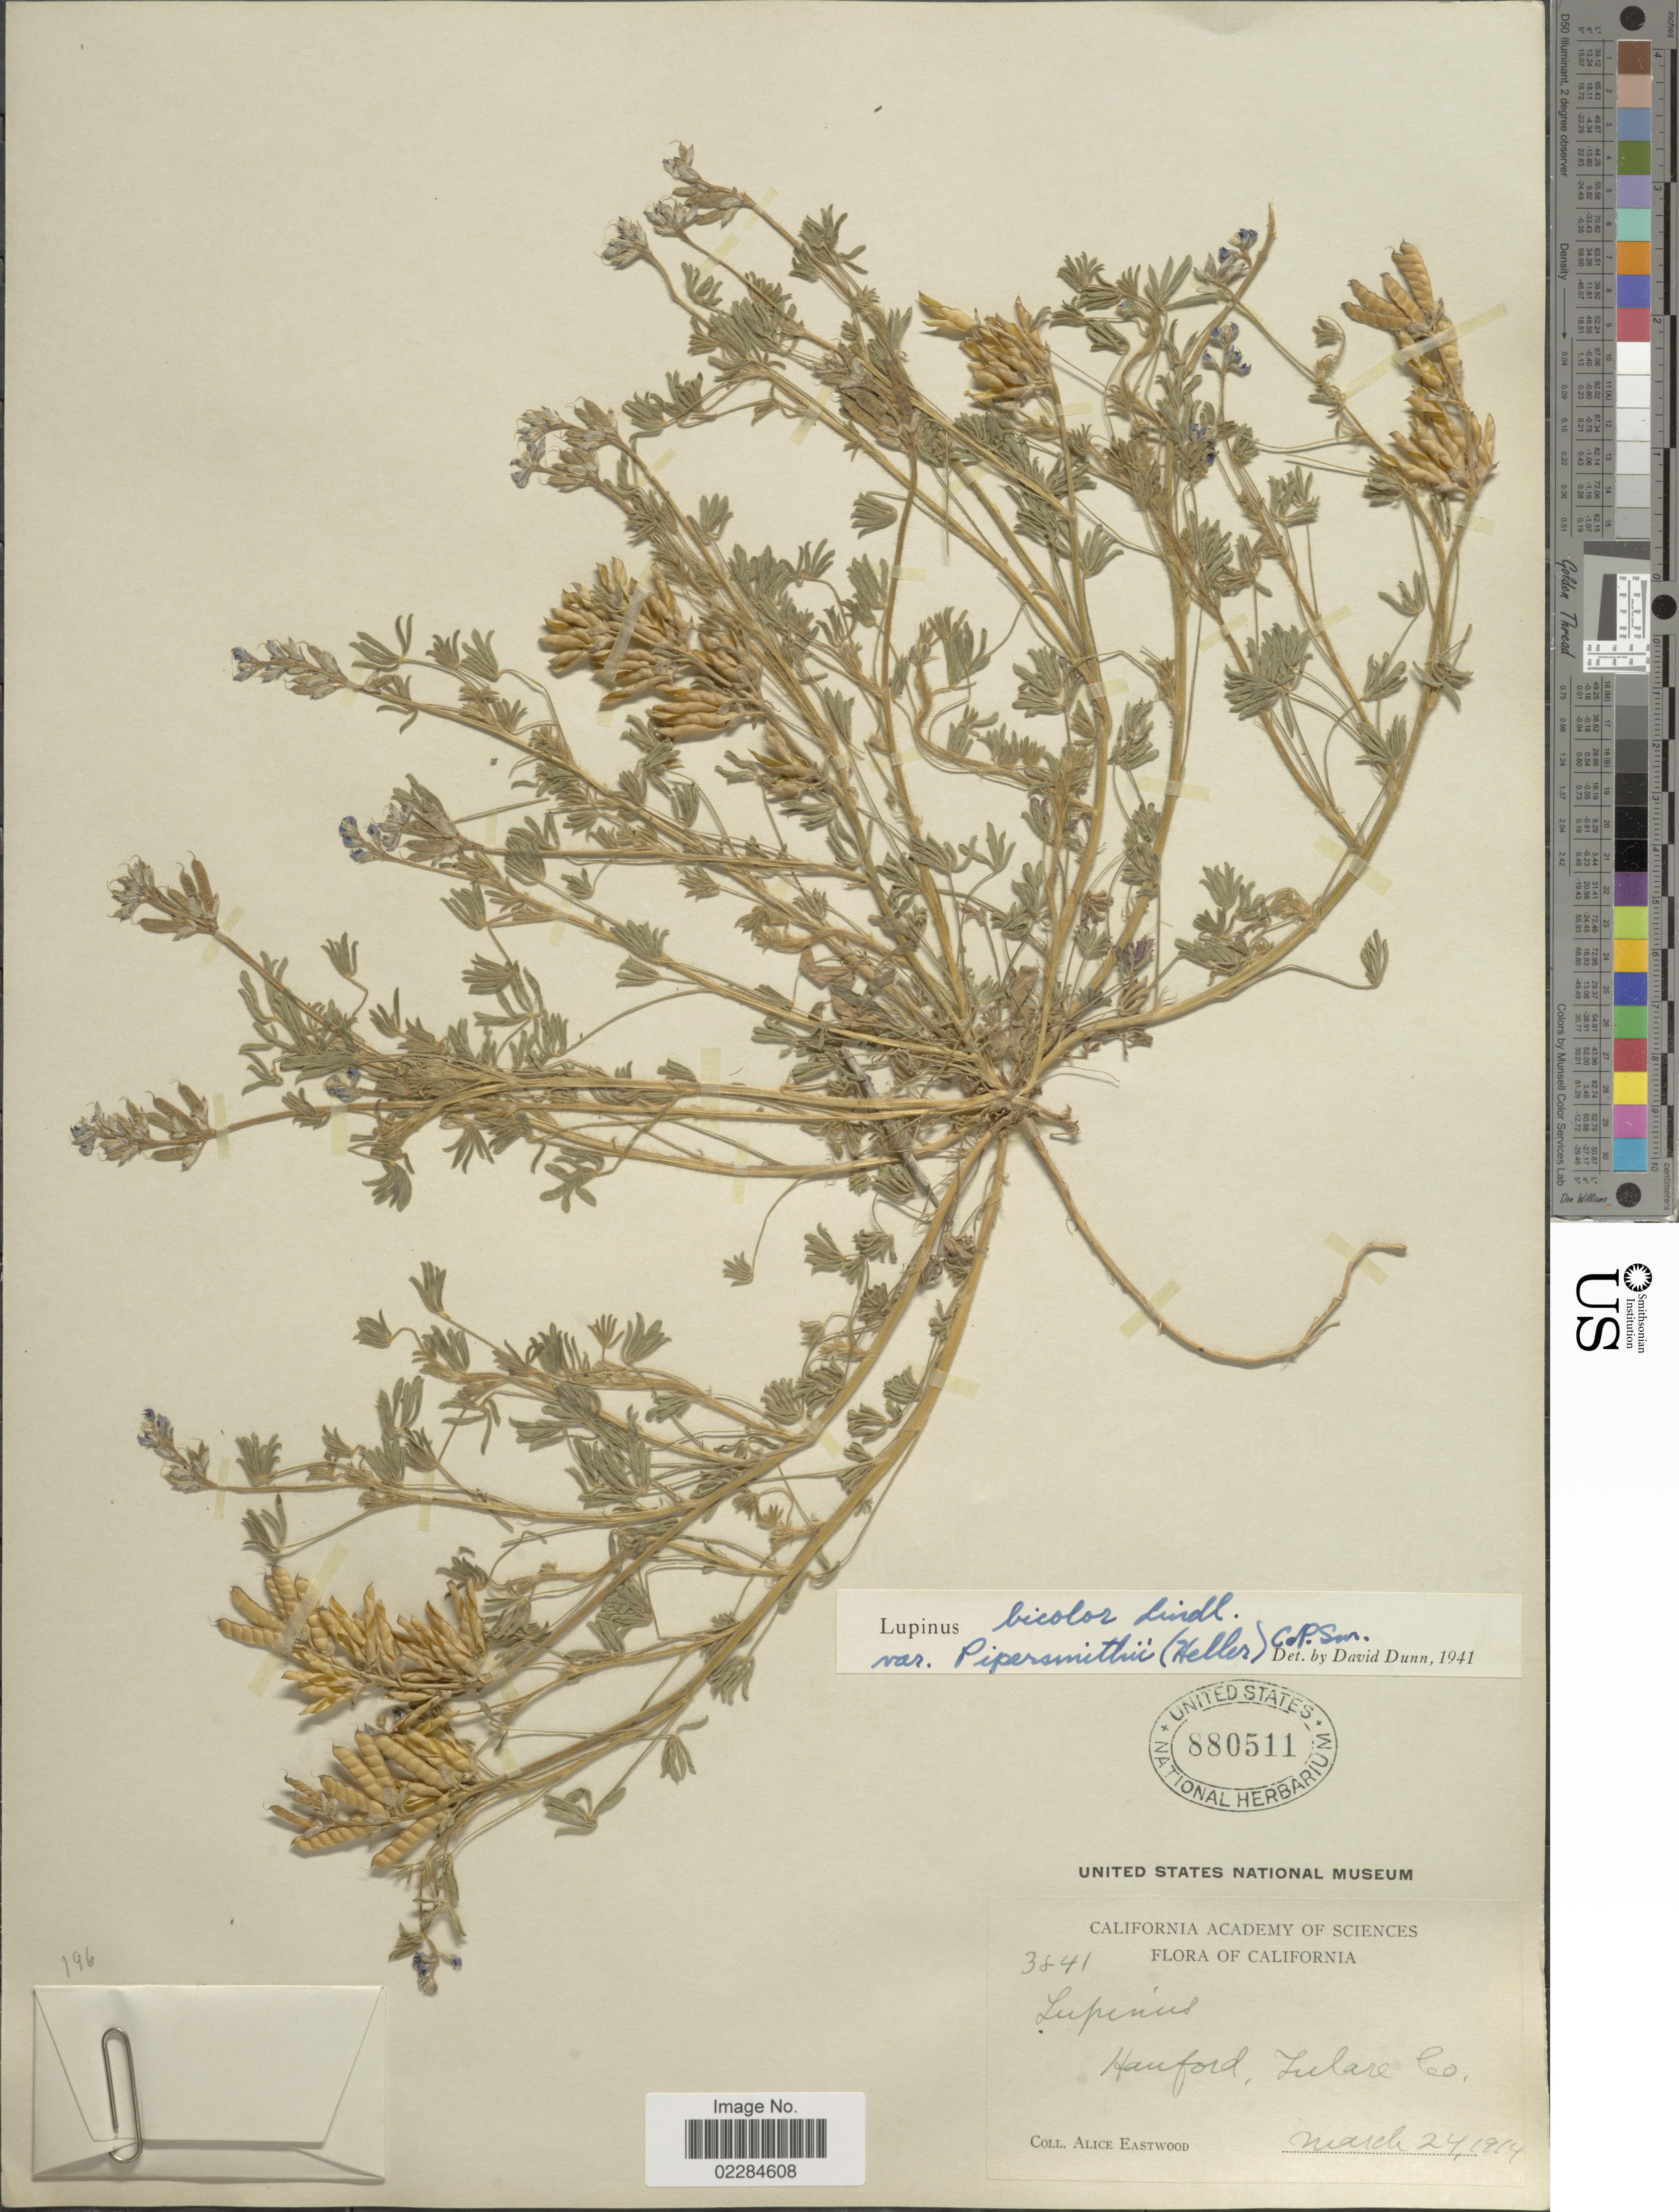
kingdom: Plantae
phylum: Tracheophyta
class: Magnoliopsida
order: Fabales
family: Fabaceae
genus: Lupinus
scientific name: Lupinus bicolor var. pipersmithii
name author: (A. Heller) C.P. Sm.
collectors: A. Eastwood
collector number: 3841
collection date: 1914-03-24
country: United States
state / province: California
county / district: Tulare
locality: Hauford, Tulare Co.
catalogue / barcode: US 880511